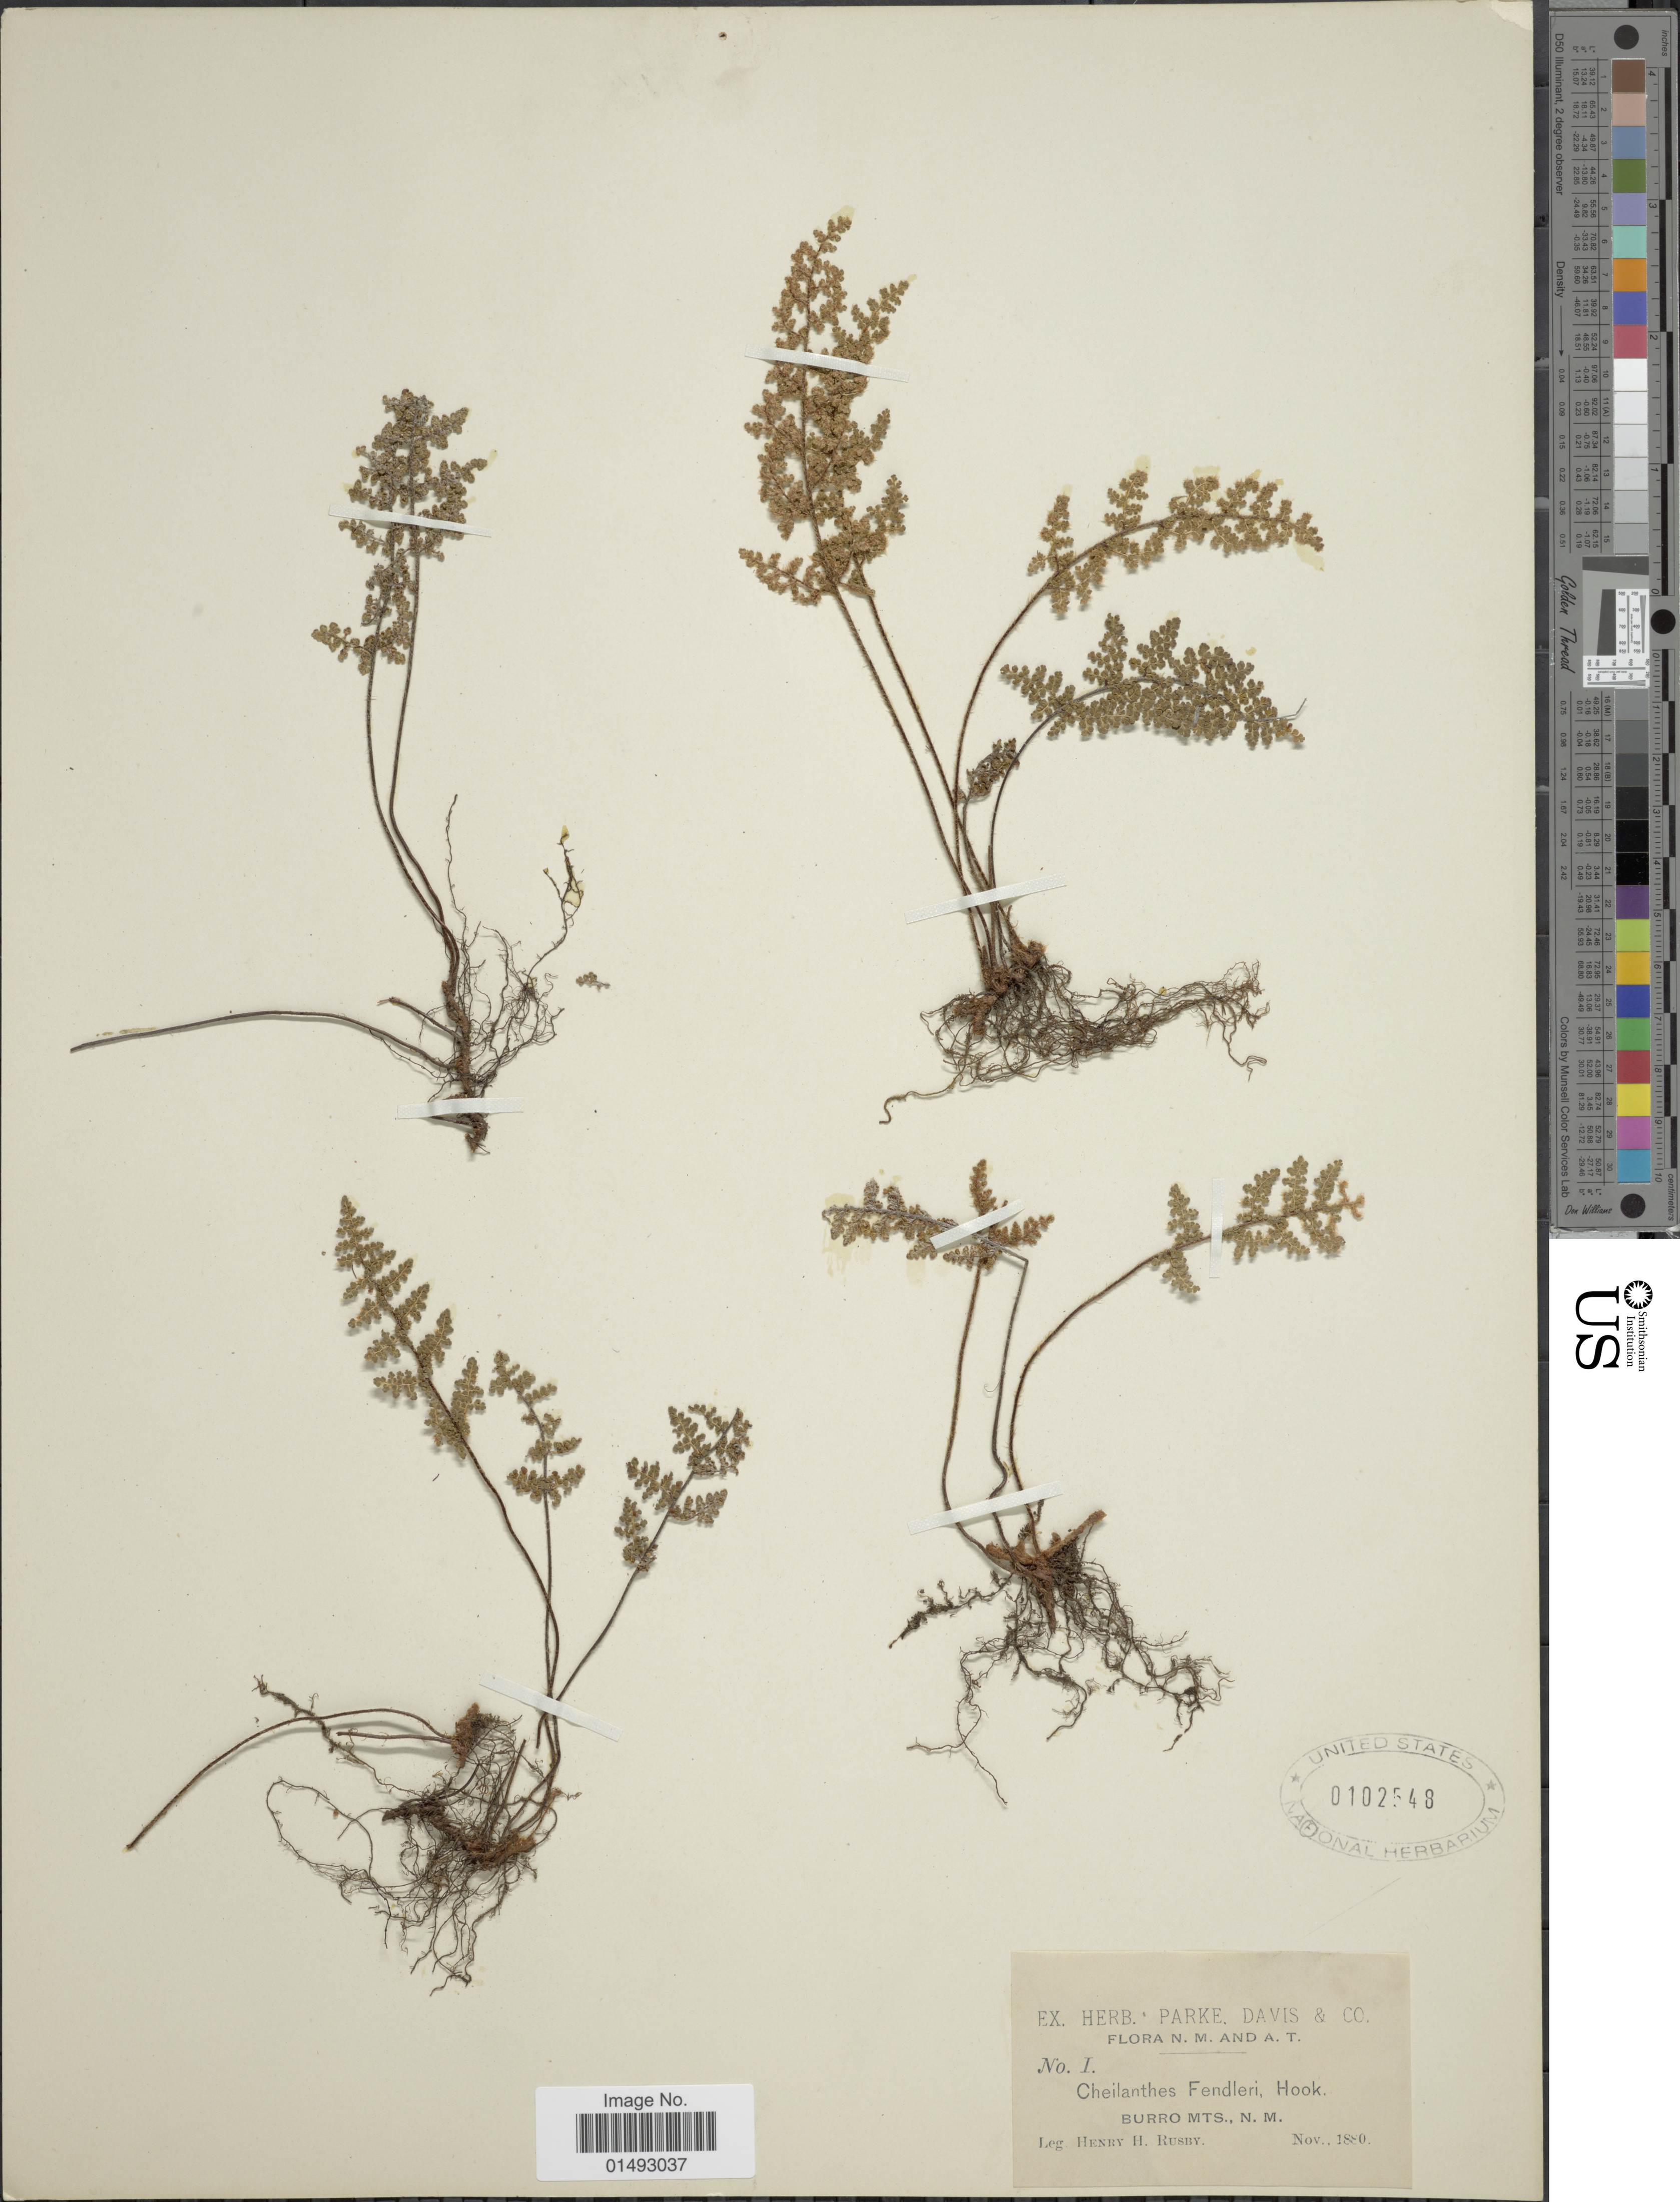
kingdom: Plantae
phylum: Tracheophyta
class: Polypodiopsida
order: Polypodiales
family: Pteridaceae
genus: Myriopteris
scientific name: Myriopteris fendleri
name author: (Hook.) E. Fourn.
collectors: H. H. Rusby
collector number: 1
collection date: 1880-11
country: United States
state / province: New Mexico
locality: A.T. Burro Mts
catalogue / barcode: US 102548